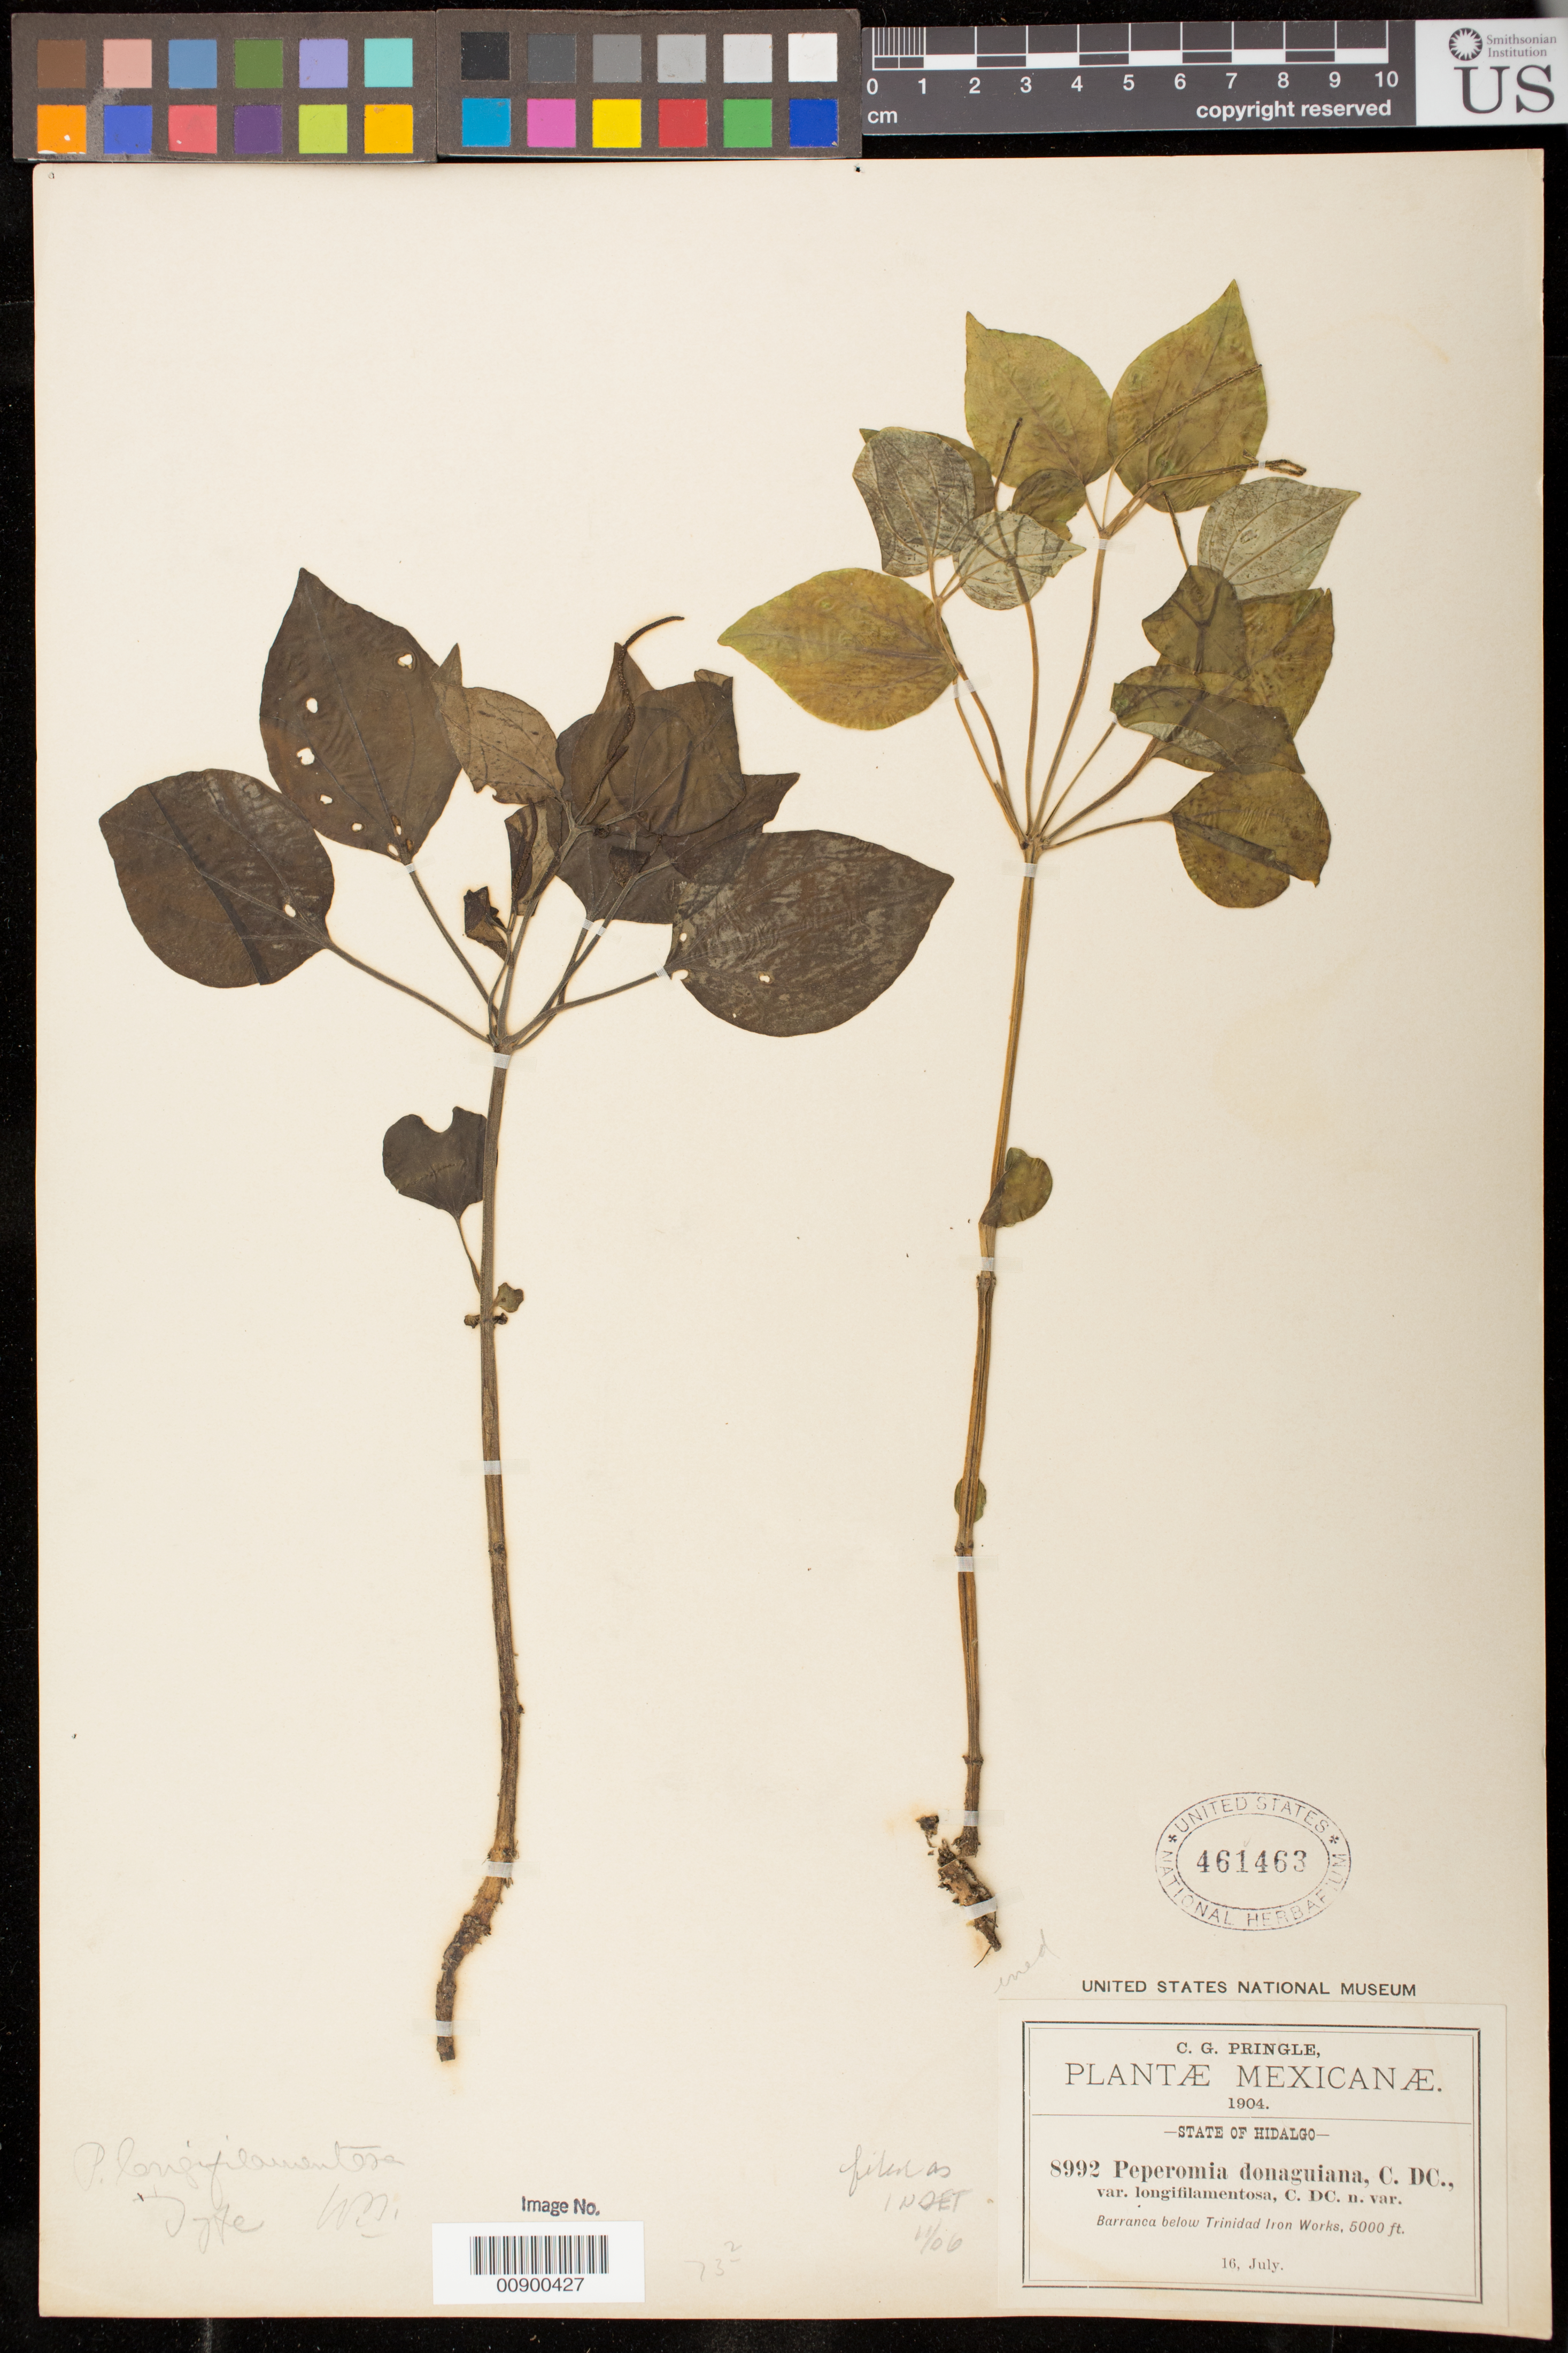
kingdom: Plantae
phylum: Tracheophyta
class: Magnoliopsida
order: Piperales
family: Piperaceae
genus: Peperomia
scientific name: Peperomia donaguiana var. longifilamentosa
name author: C. DC.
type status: Possible Type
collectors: C. G. Pringle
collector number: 8992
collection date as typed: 16 Jul 1904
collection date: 1904-07-16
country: Mexico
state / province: Hidalgo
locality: Barranca below Trinidad Iron Works, Hidalgo.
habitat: Barranca.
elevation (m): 1524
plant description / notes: Specimen annotated by Trelease as "P. longifilamentosa Type", ined. name apparently never published. Originally labeled as Peperomia dinaguiana var. longifilamentosa C. DC. n. var.; name validated in diagnostic key but no collections specimens cited.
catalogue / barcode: US 461463